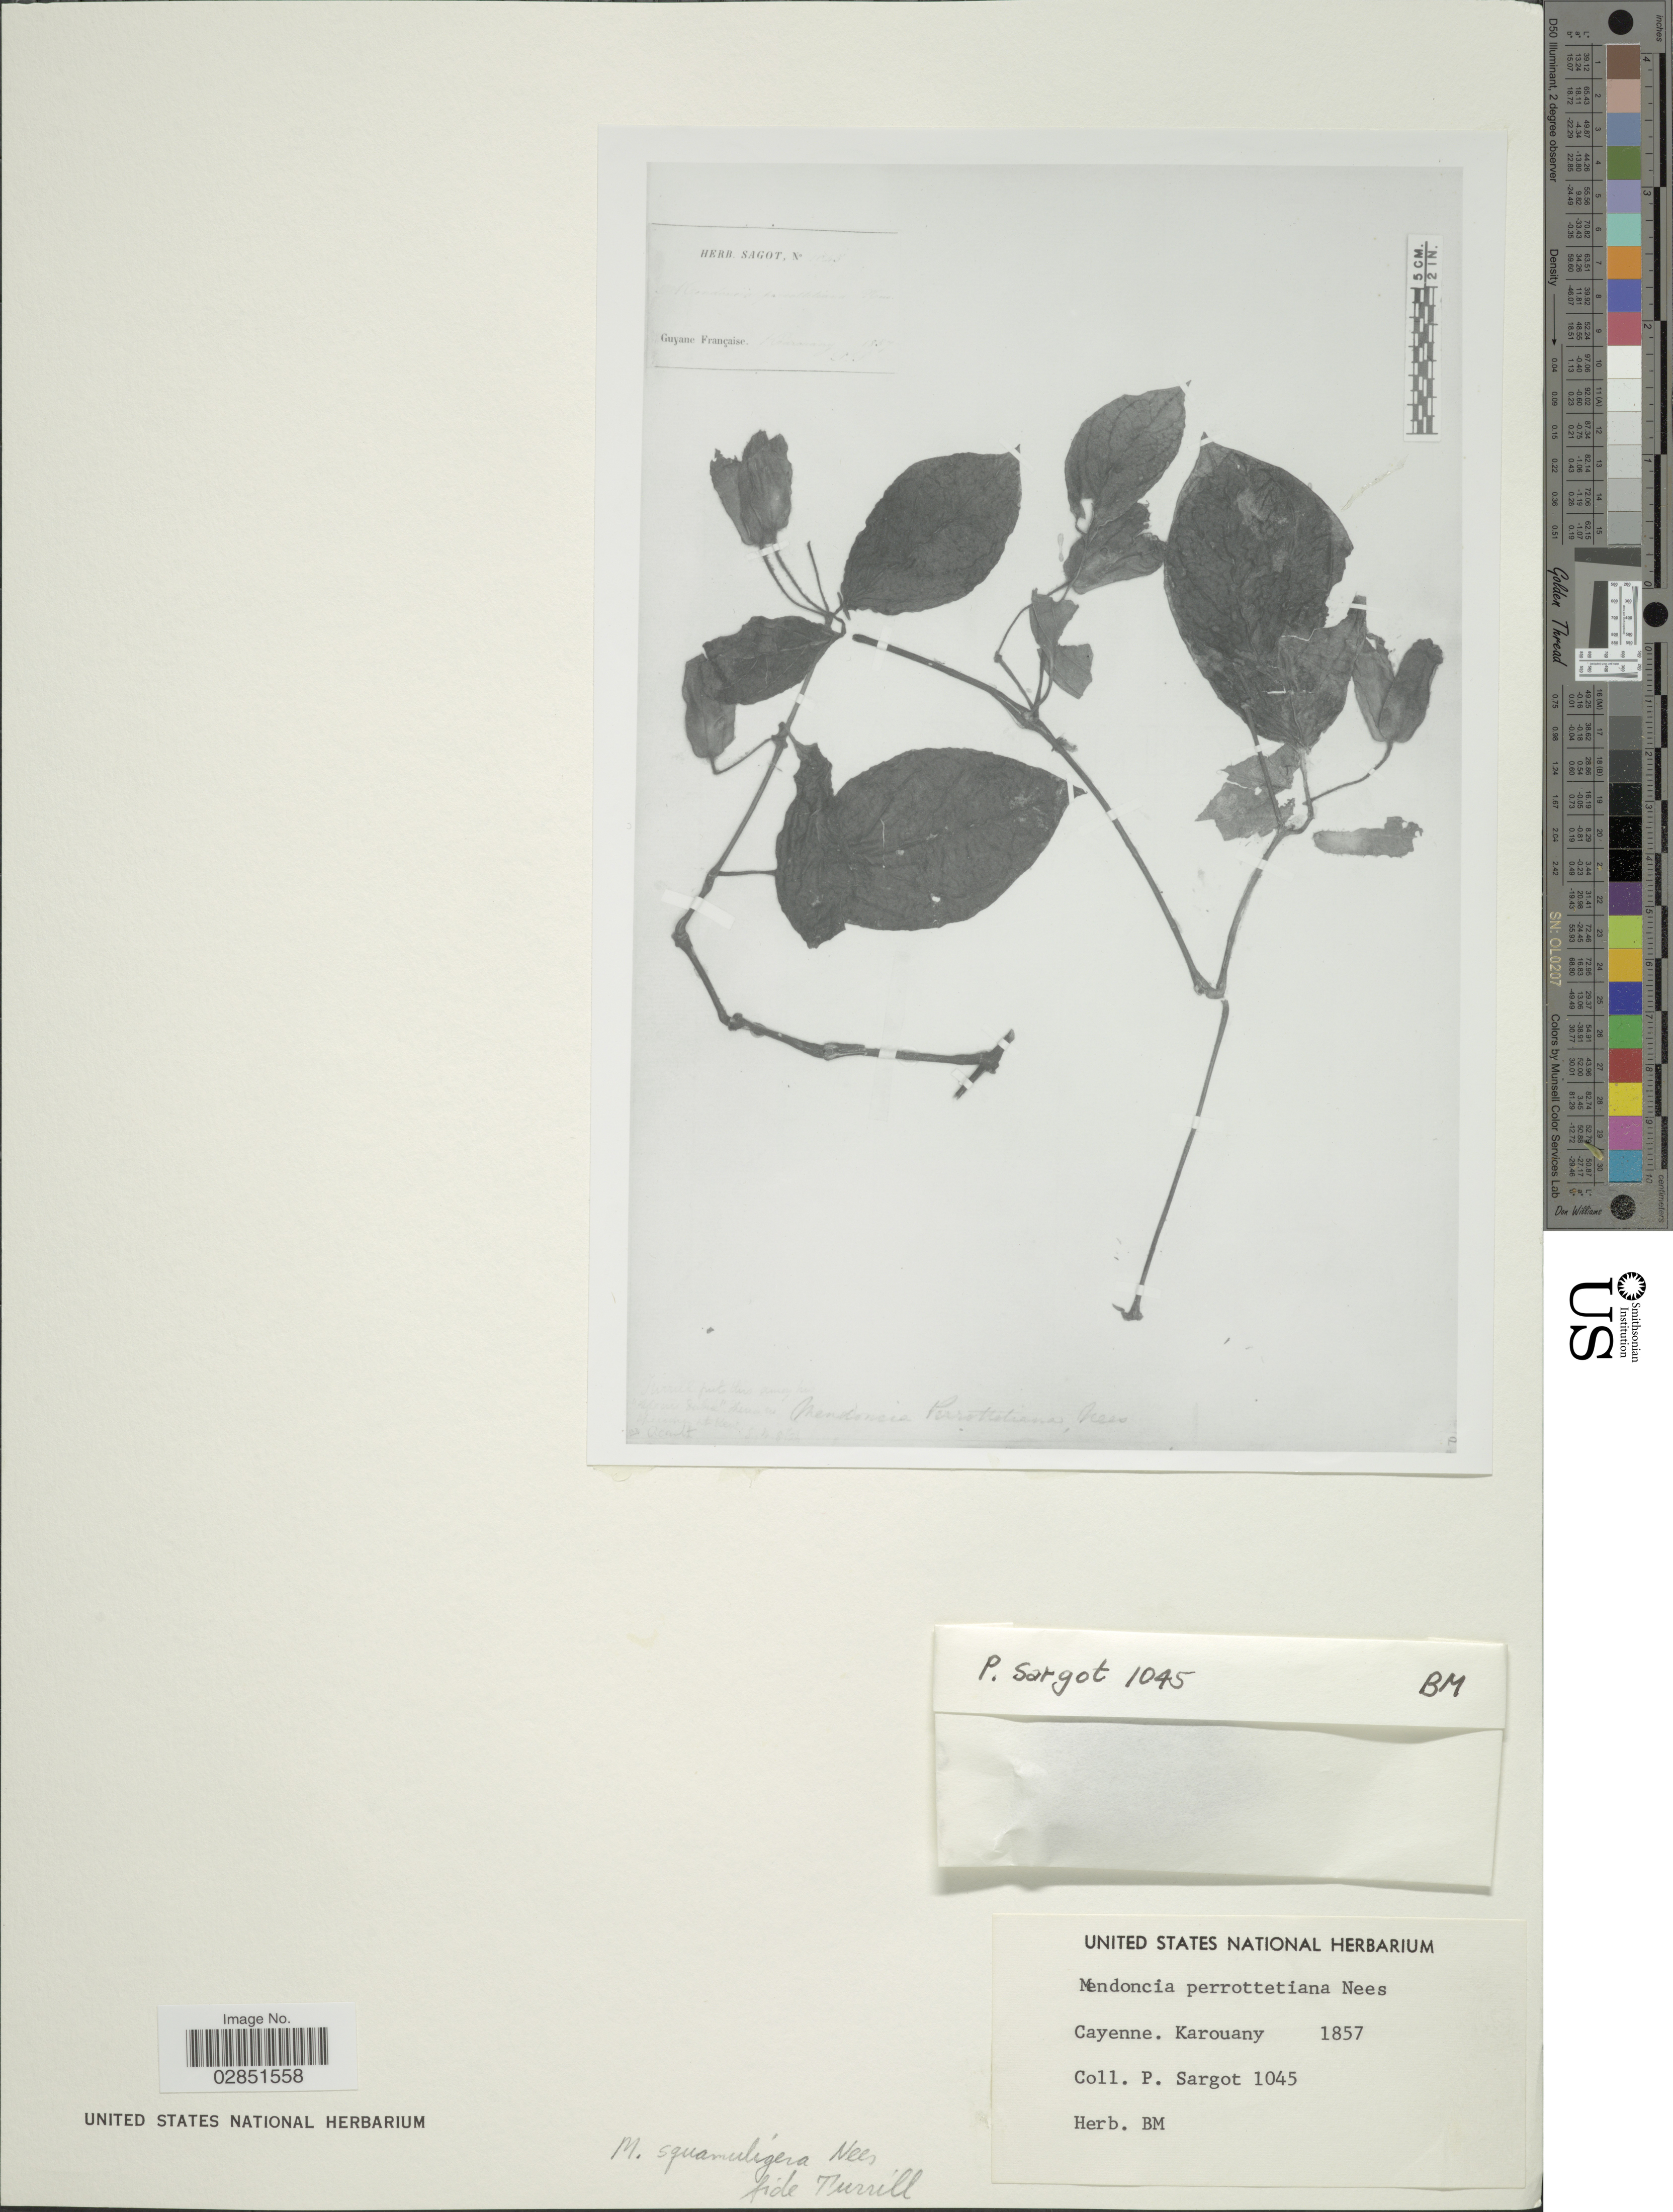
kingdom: Plantae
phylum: Tracheophyta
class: Magnoliopsida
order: Lamiales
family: Acanthaceae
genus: Mendoncia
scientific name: Mendoncia squamuligera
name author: Nees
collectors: P. Sargot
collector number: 1045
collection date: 1857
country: French Guiana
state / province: Cayenne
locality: Karouany.